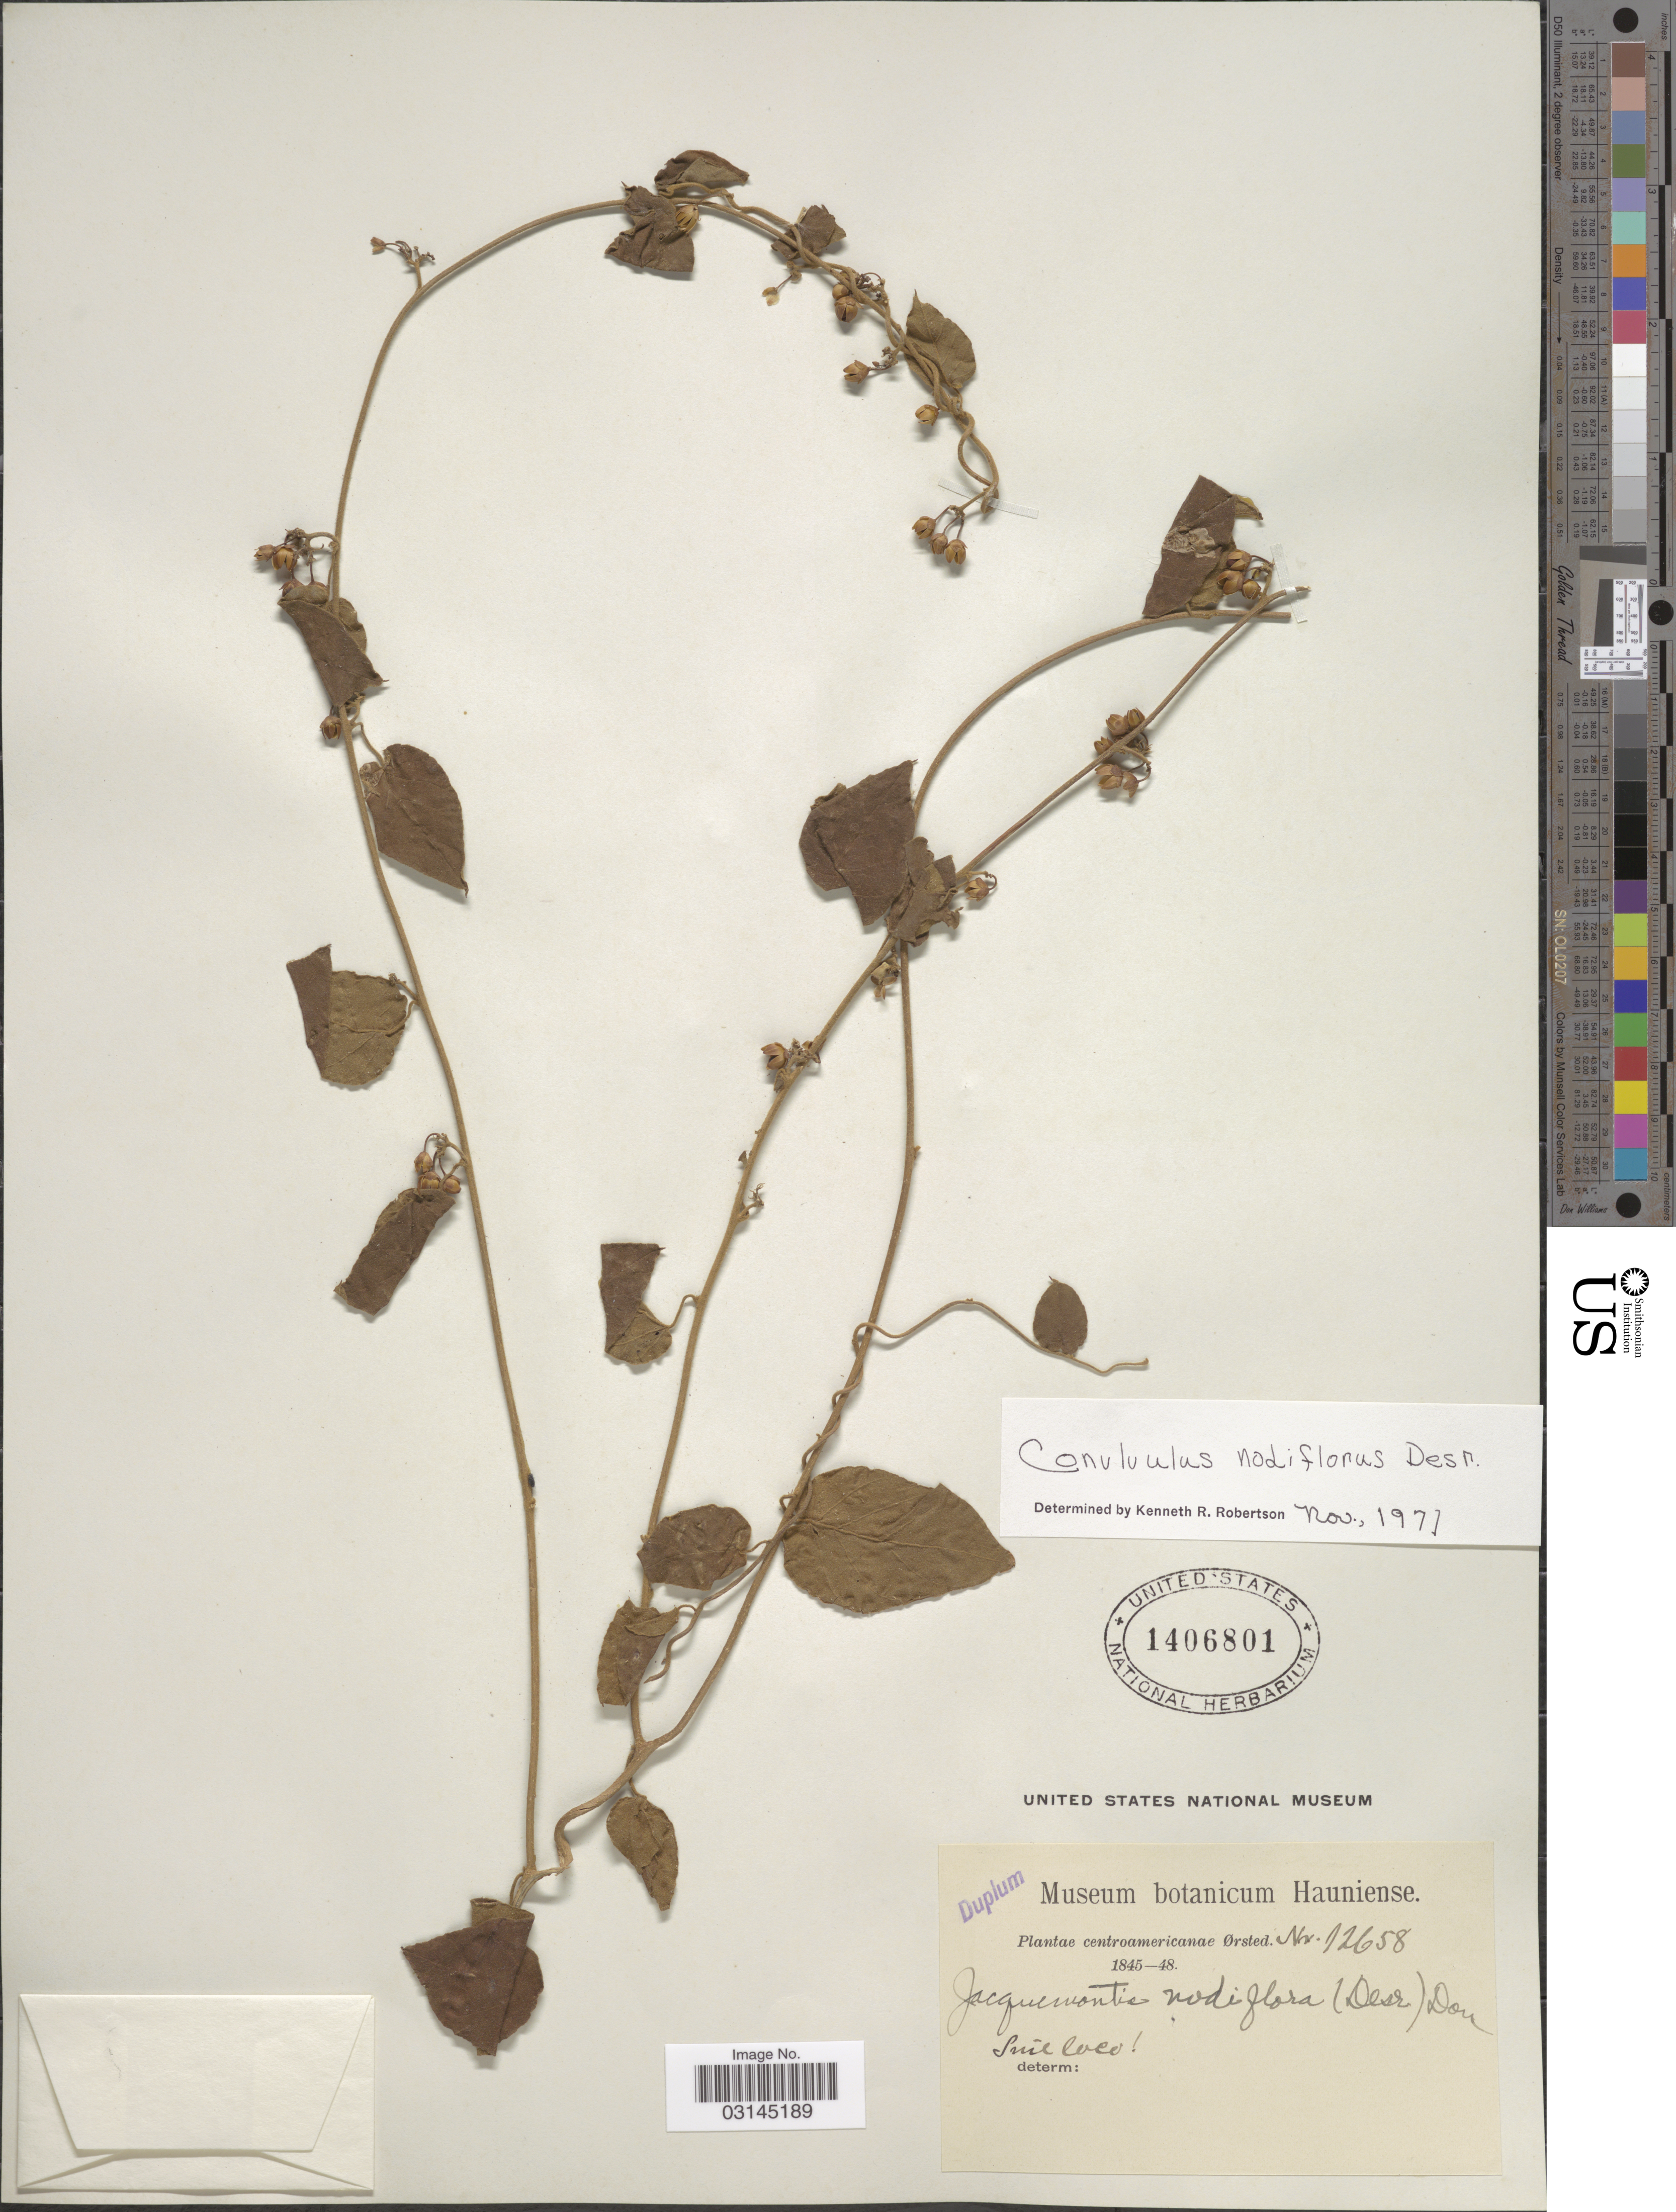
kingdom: Plantae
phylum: Tracheophyta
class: Magnoliopsida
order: Solanales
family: Convolvulaceae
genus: Convolvulus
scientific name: Convolvulus nodiflorus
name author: Desr.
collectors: Ørsted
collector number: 12658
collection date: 1845/1848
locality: Centroamericanae, Sine loco.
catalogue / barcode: US 1406801